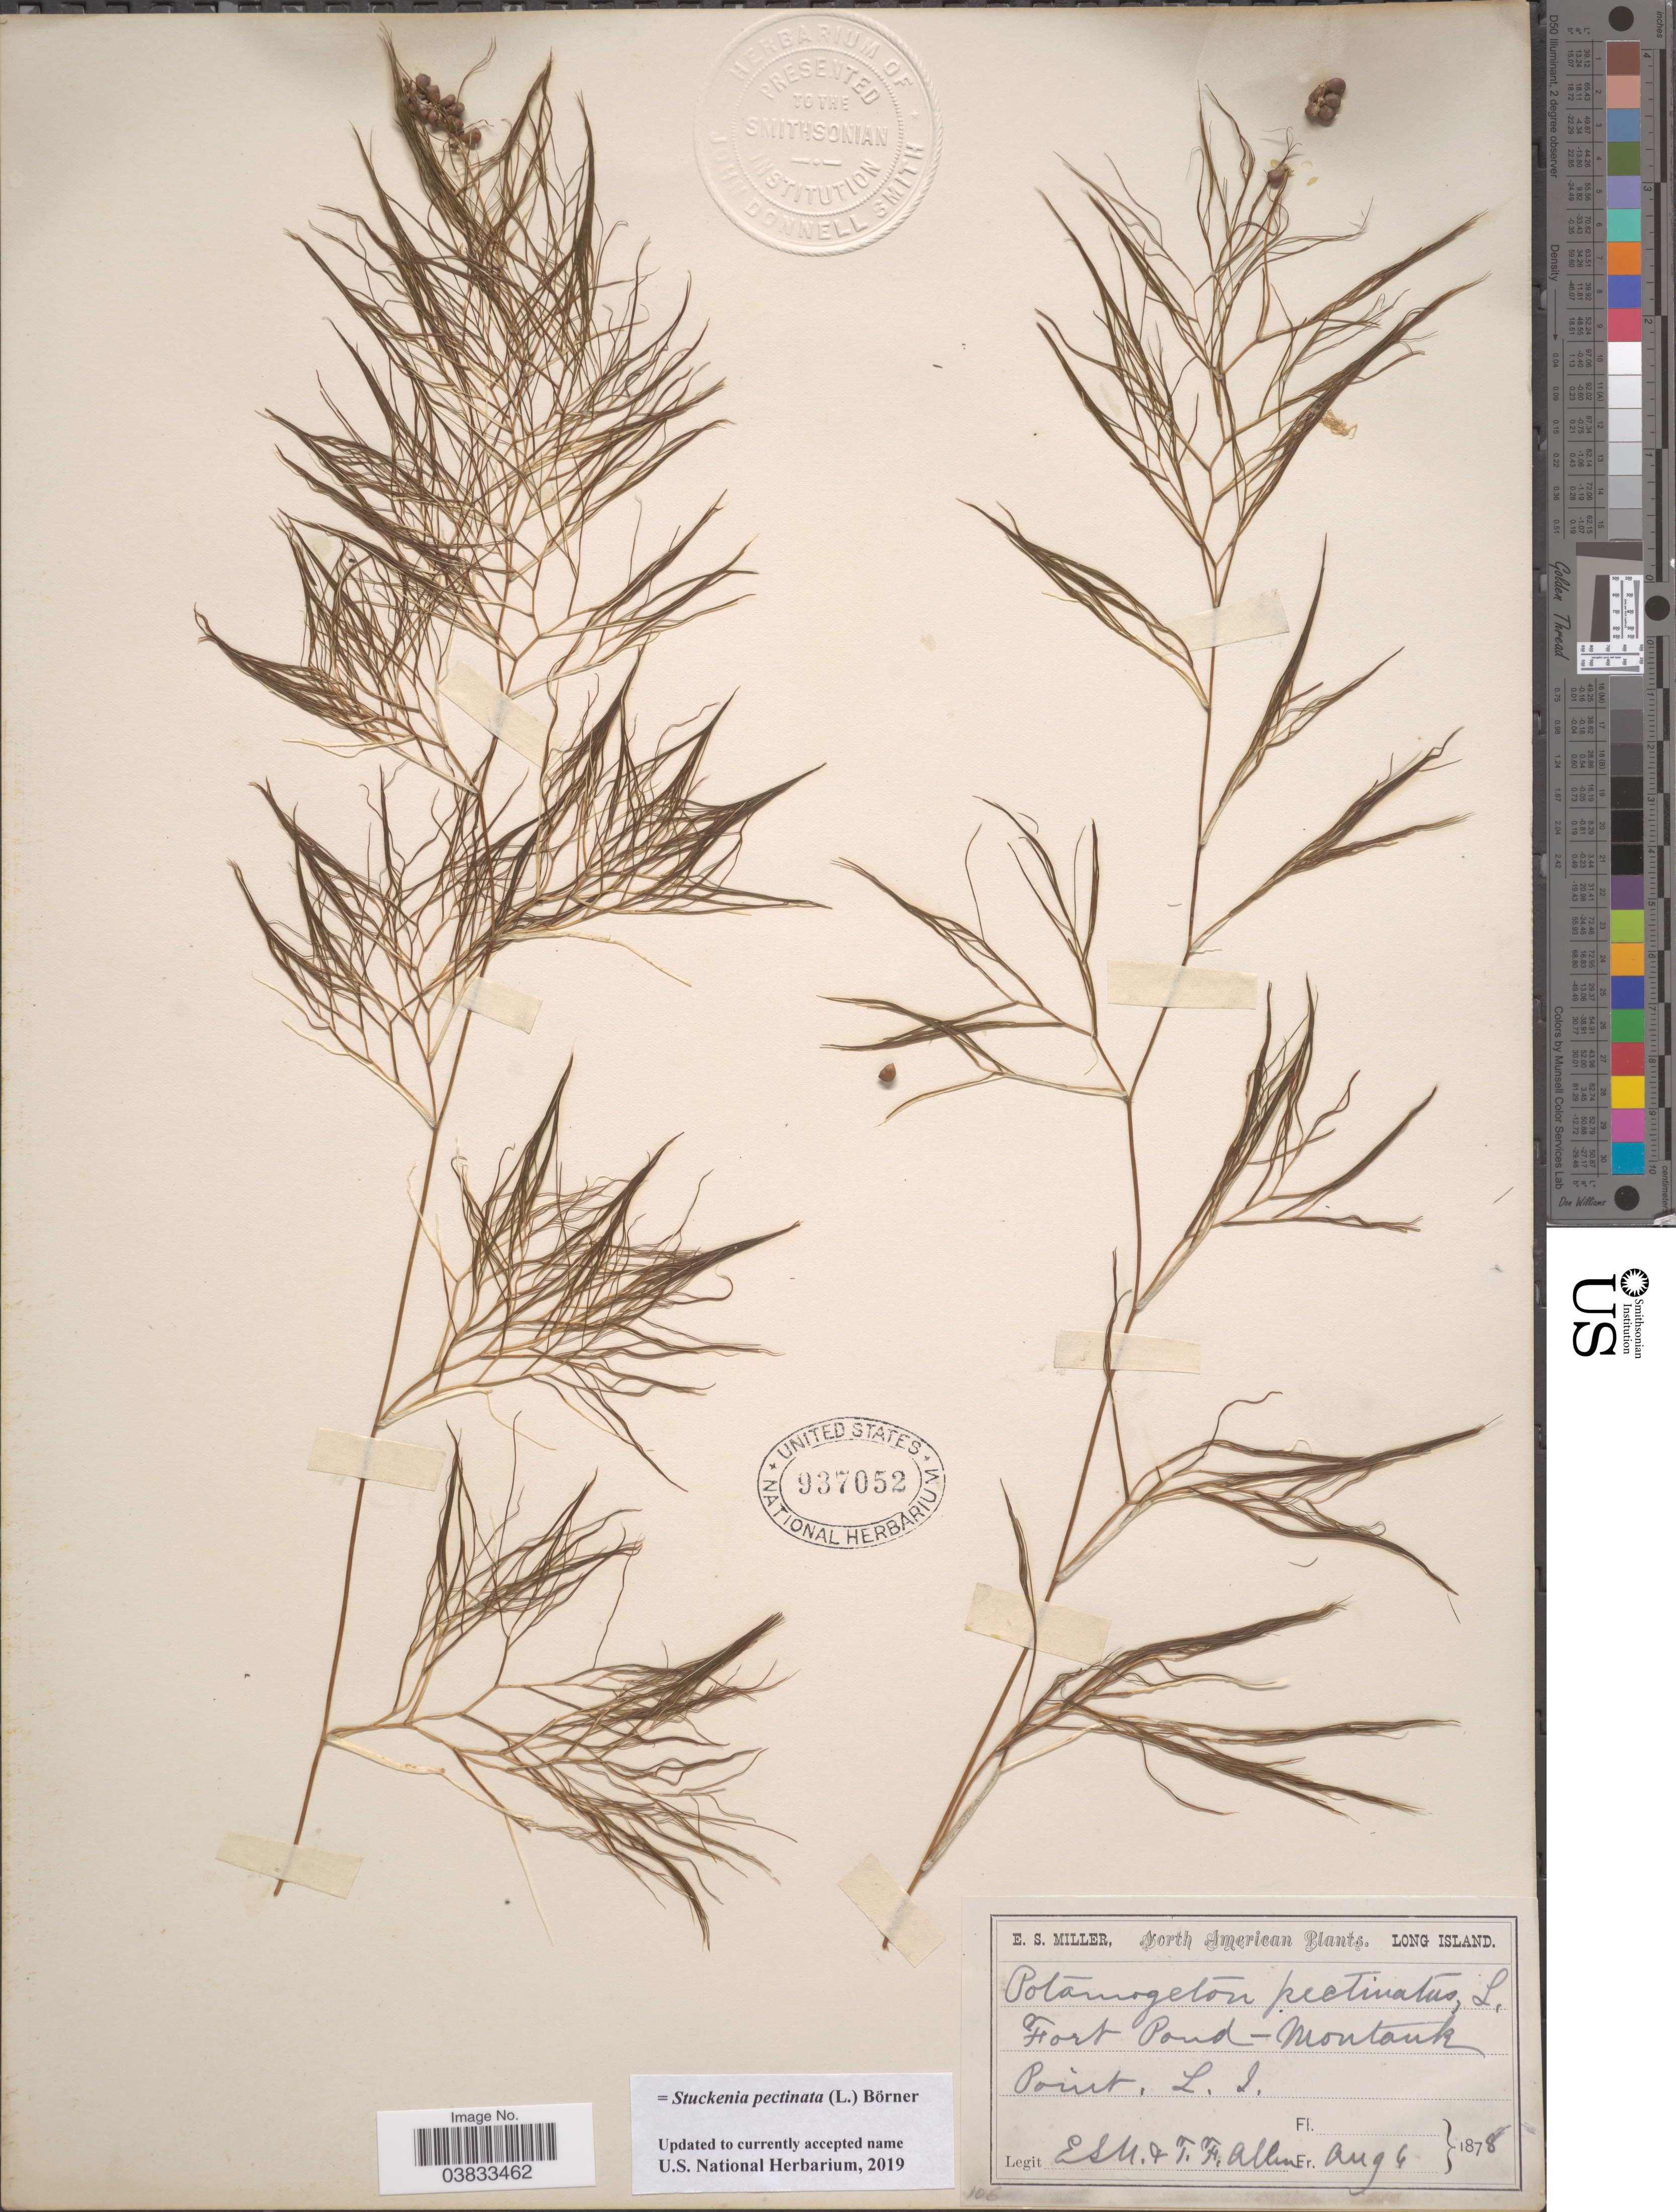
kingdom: Plantae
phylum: Tracheophyta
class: Liliopsida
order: Alismatales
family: Potamogetonaceae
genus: Stuckenia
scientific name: Stuckenia pectinata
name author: (L.) Börner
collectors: E. S. Miller & T. Allen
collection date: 1878-08-04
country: United States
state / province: New York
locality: Long Island. Fort Pond - Montank Point.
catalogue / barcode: US 937052